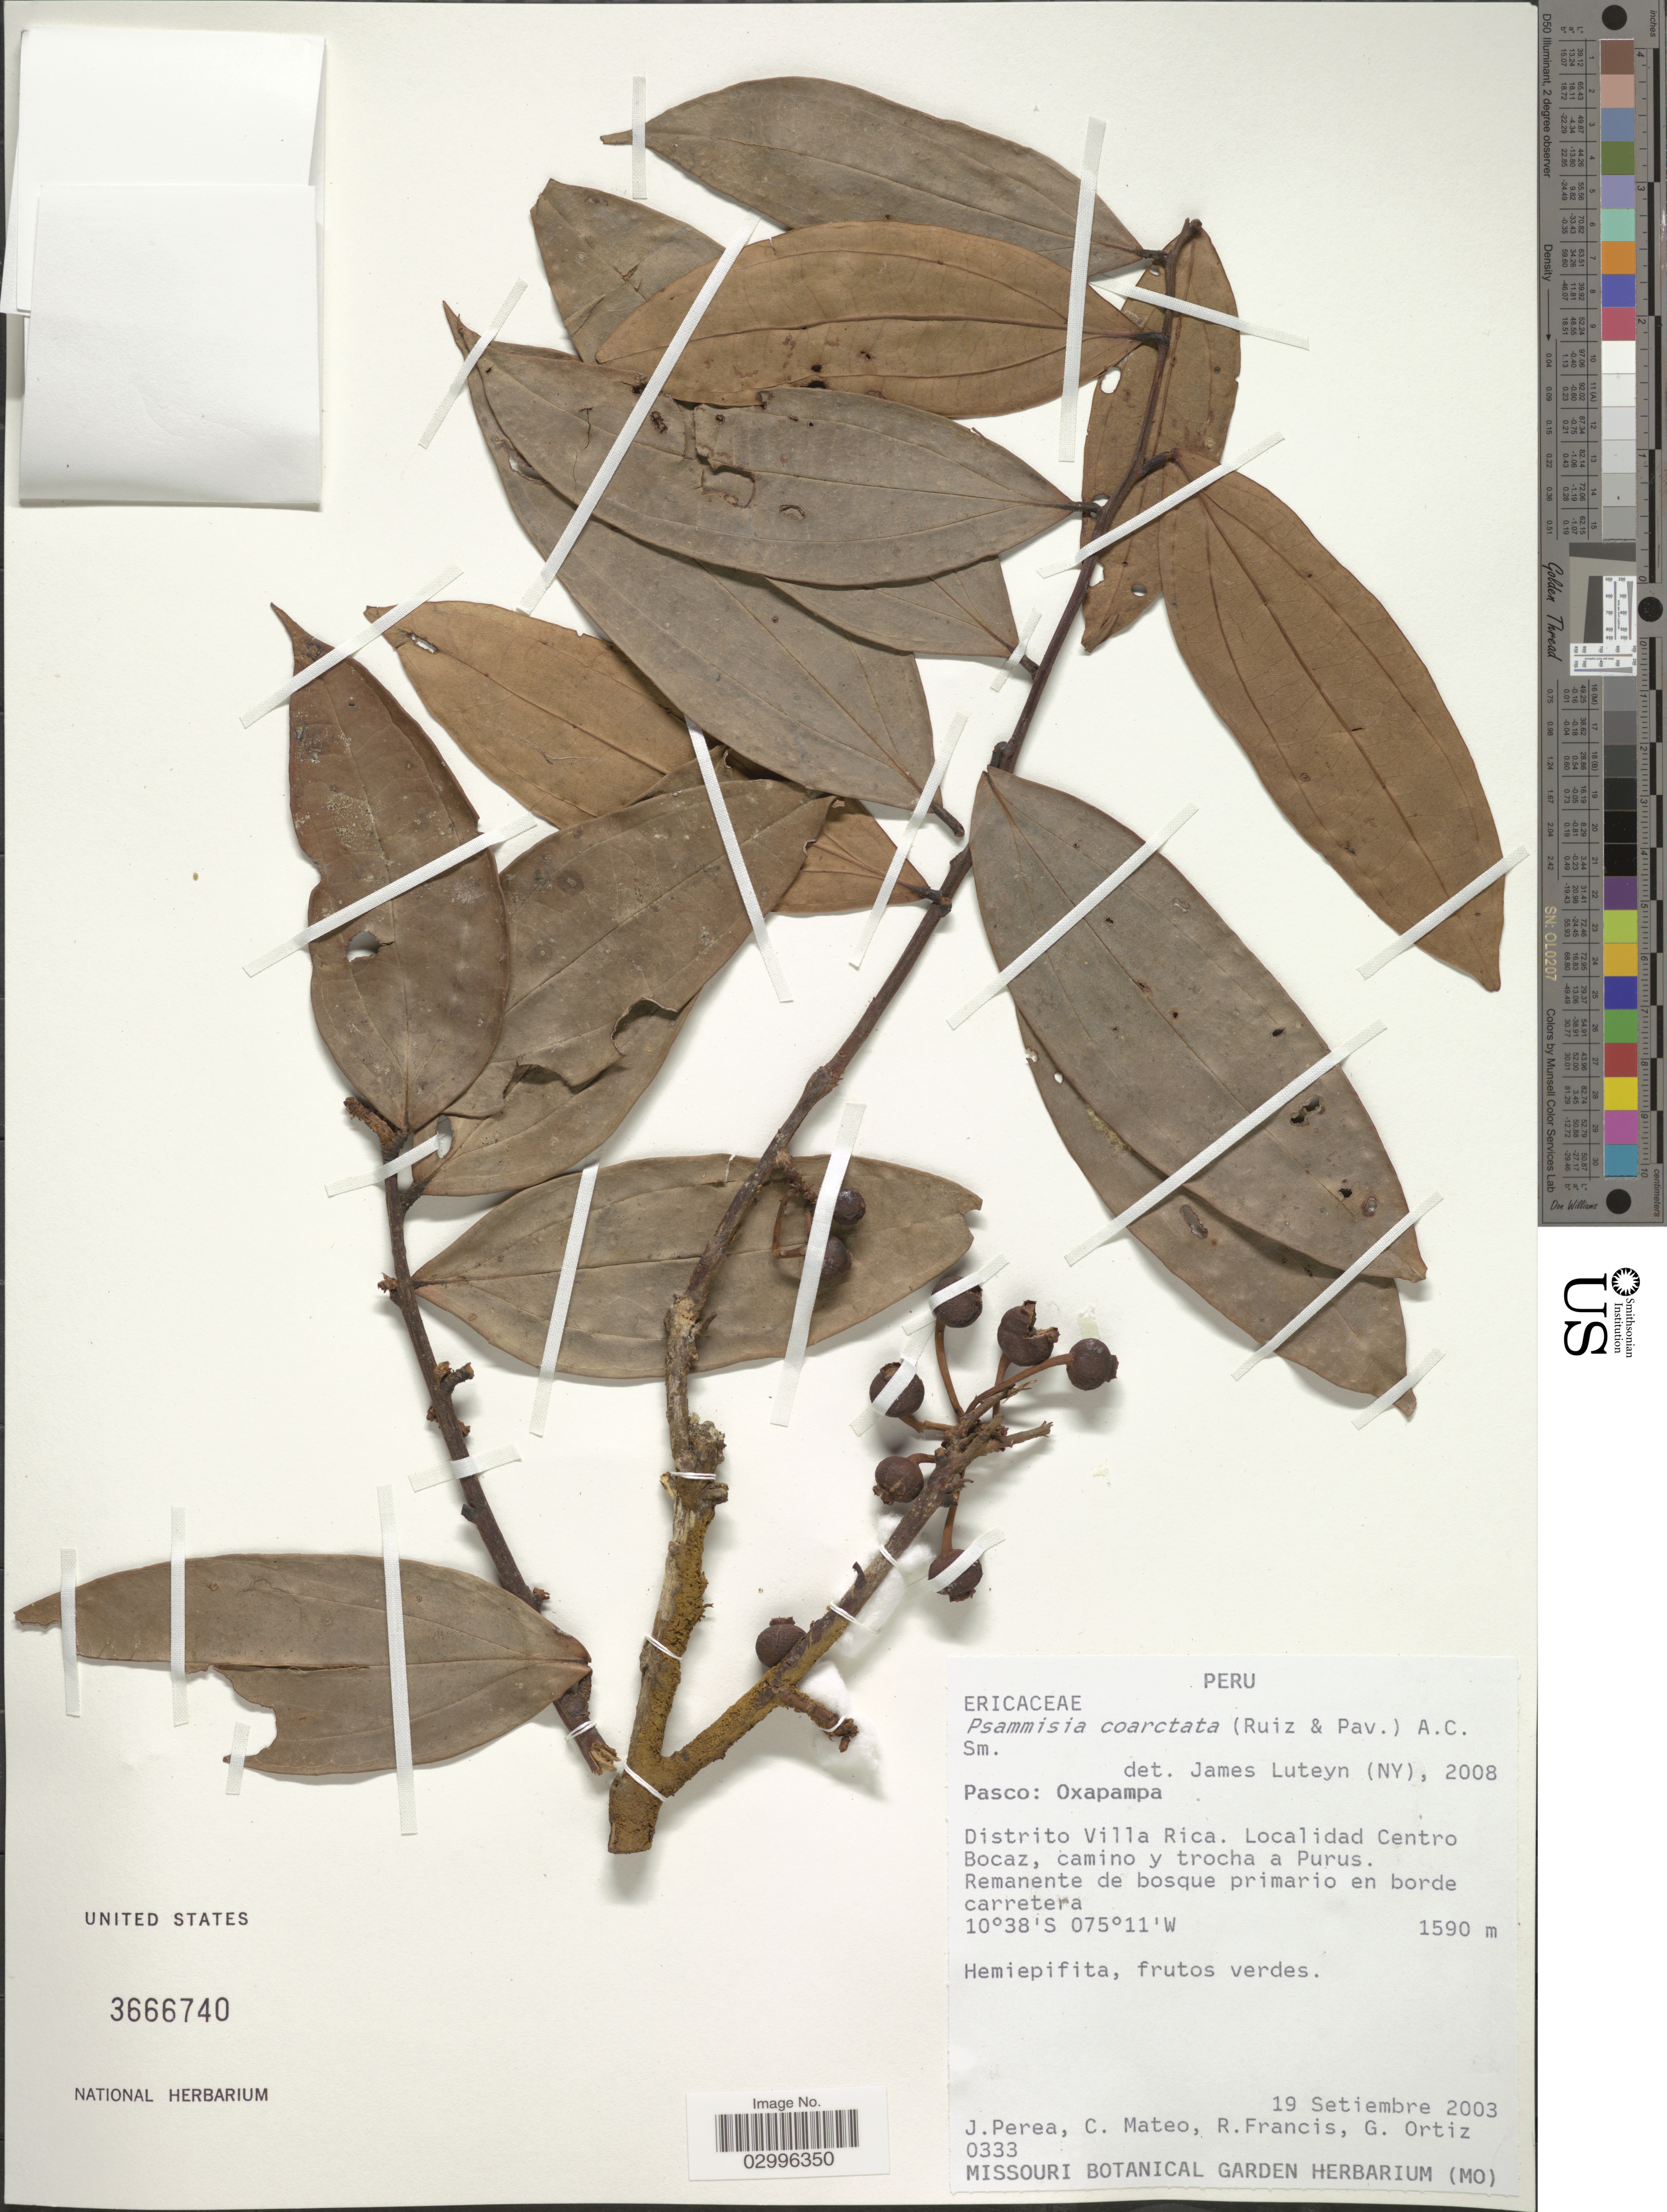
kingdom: Plantae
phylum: Tracheophyta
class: Magnoliopsida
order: Ericales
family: Ericaceae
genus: Psammisia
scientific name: Psammisia coarctata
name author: (Ruiz & Pav.) A.C. Sm.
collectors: J. Perea, C. Mateo, R. Francis & G. Ortiz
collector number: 0333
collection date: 2003-09-19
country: Peru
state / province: Pasco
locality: Oxapampa. Distrito Valle Rica. Localidad Centro Bocaz, camino y trocha a Purus.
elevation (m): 1590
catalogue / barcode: US 3666740